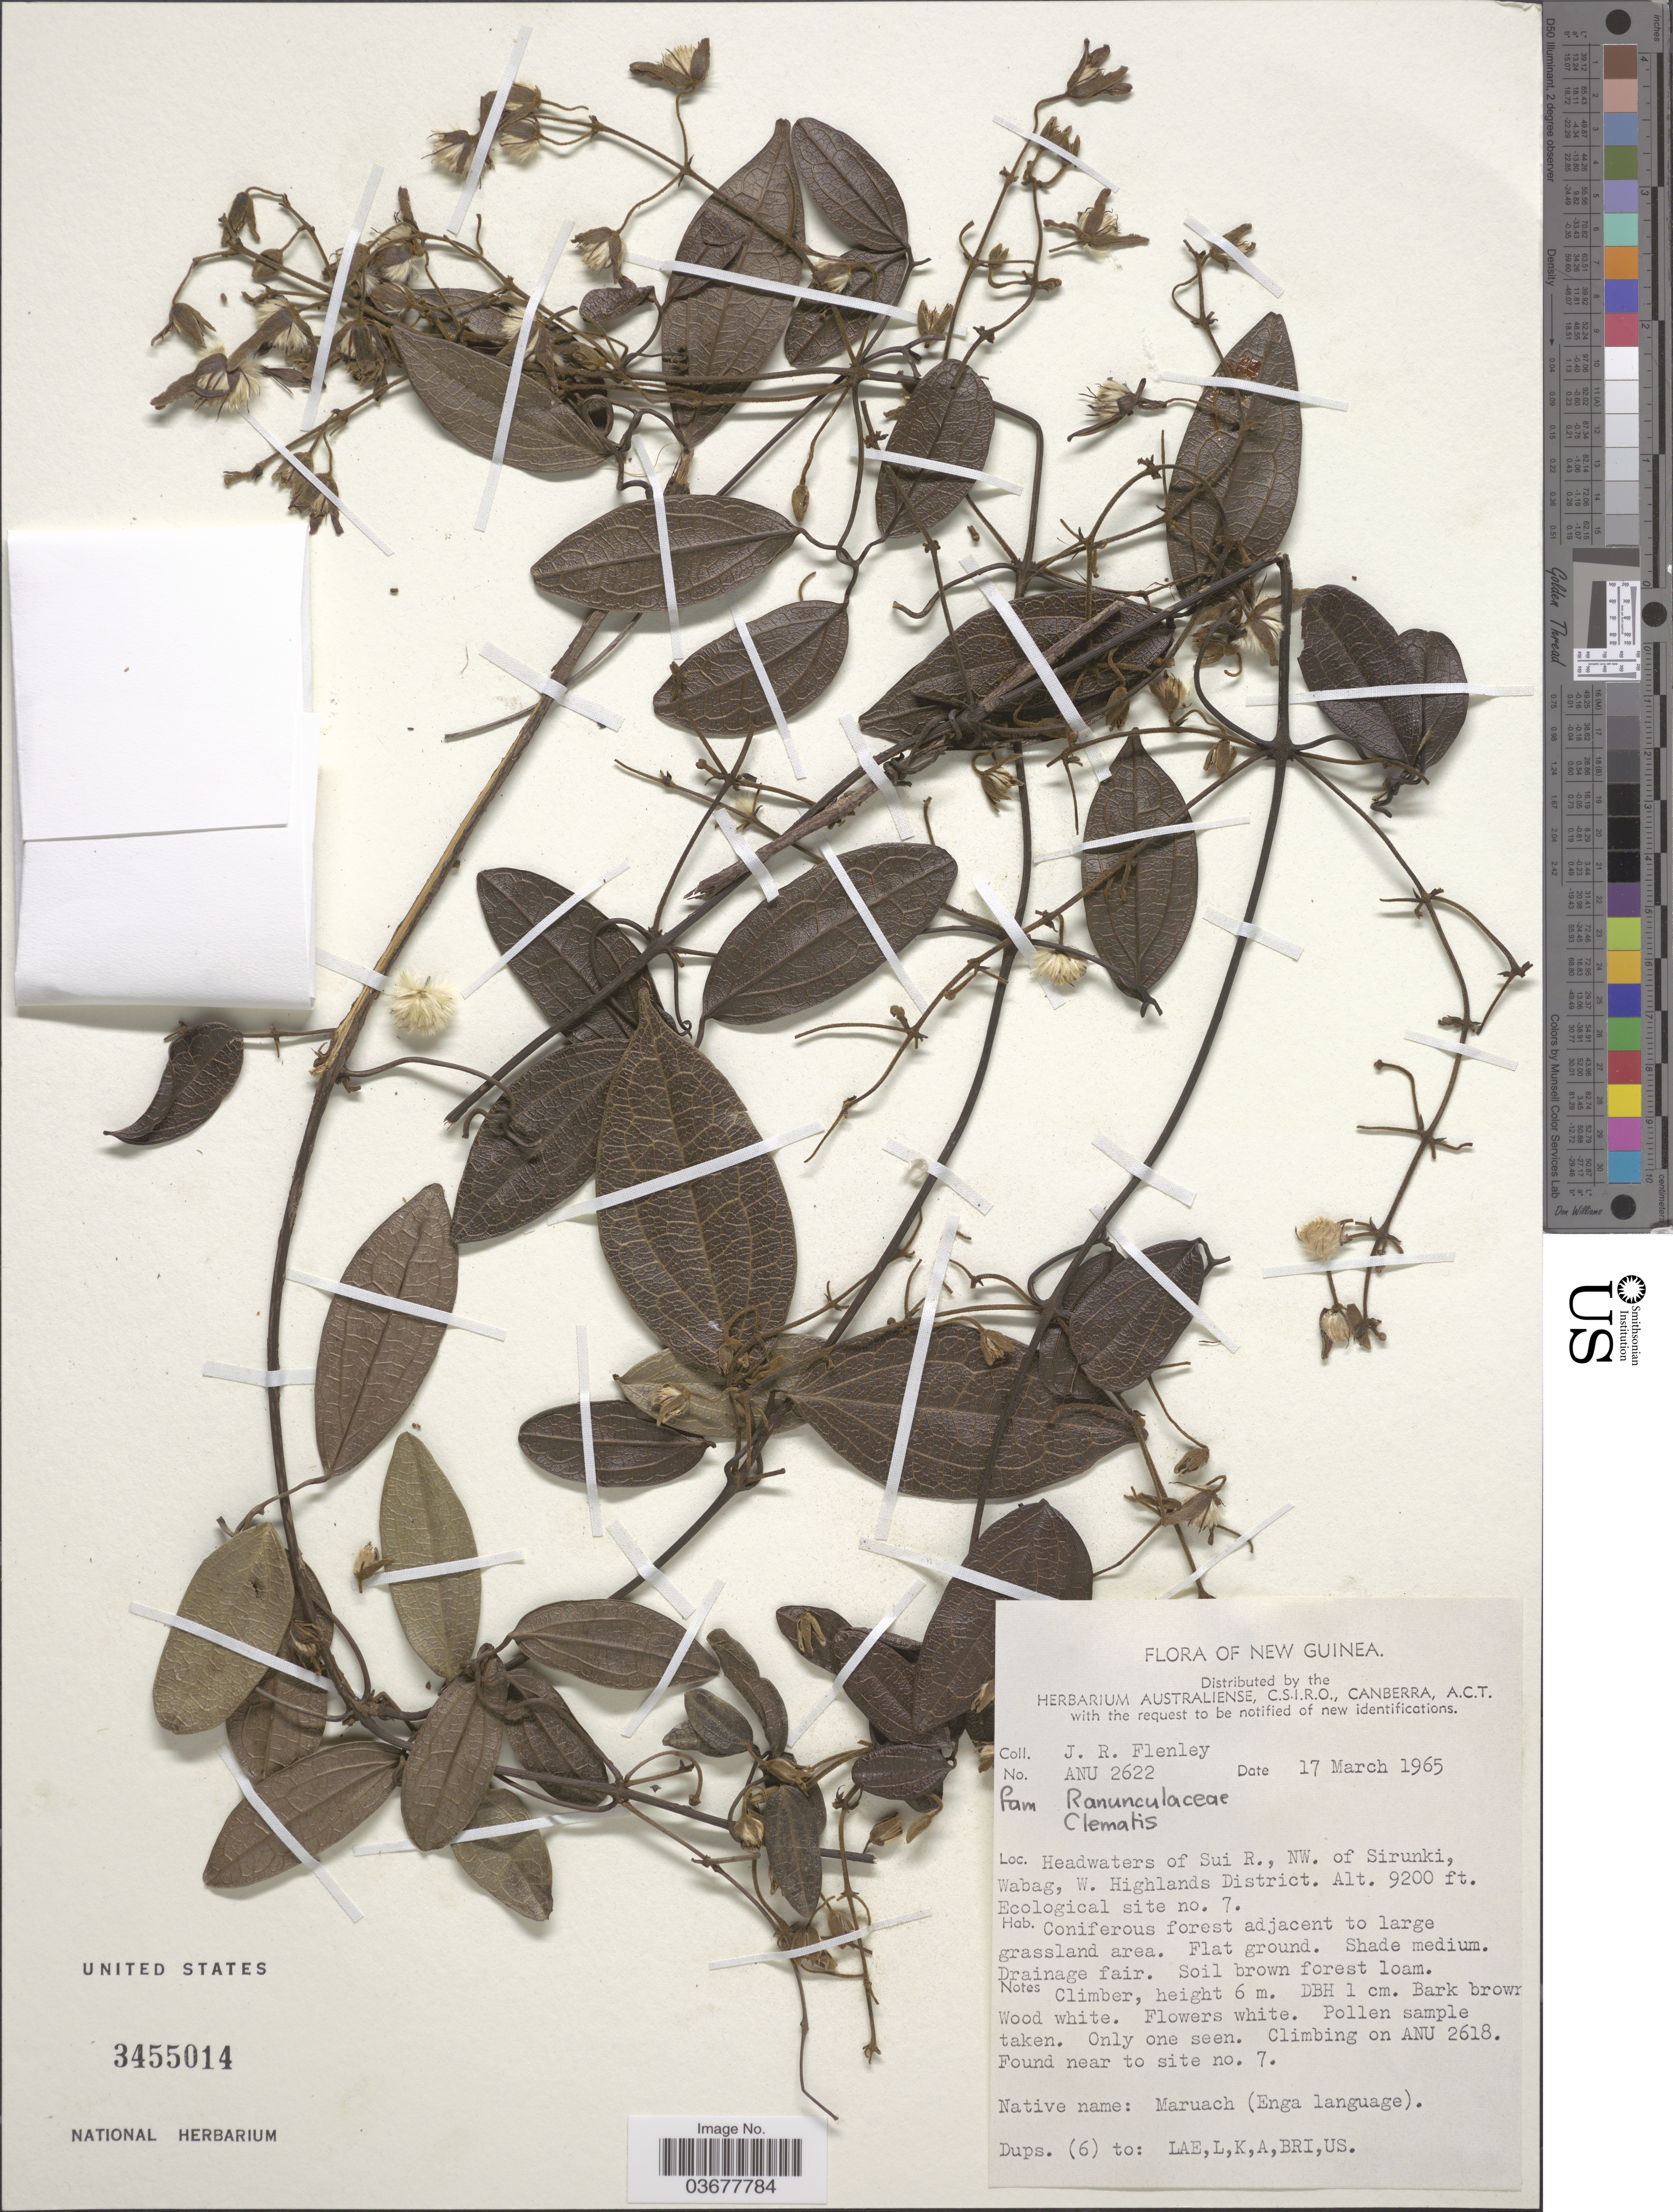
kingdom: Plantae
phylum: Tracheophyta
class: Magnoliopsida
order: Ranunculales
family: Ranunculaceae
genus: Clematis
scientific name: Clematis sp.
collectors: J. Flenley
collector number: ANU 2622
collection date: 1965-03-17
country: Papua New Guinea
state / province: Western Highlands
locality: New Guinea. Headwaters of Sui R., NW. of Sirunki, Wabag, W. Highlands District. Ecological site no. 7.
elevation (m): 2804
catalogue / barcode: US 3455014